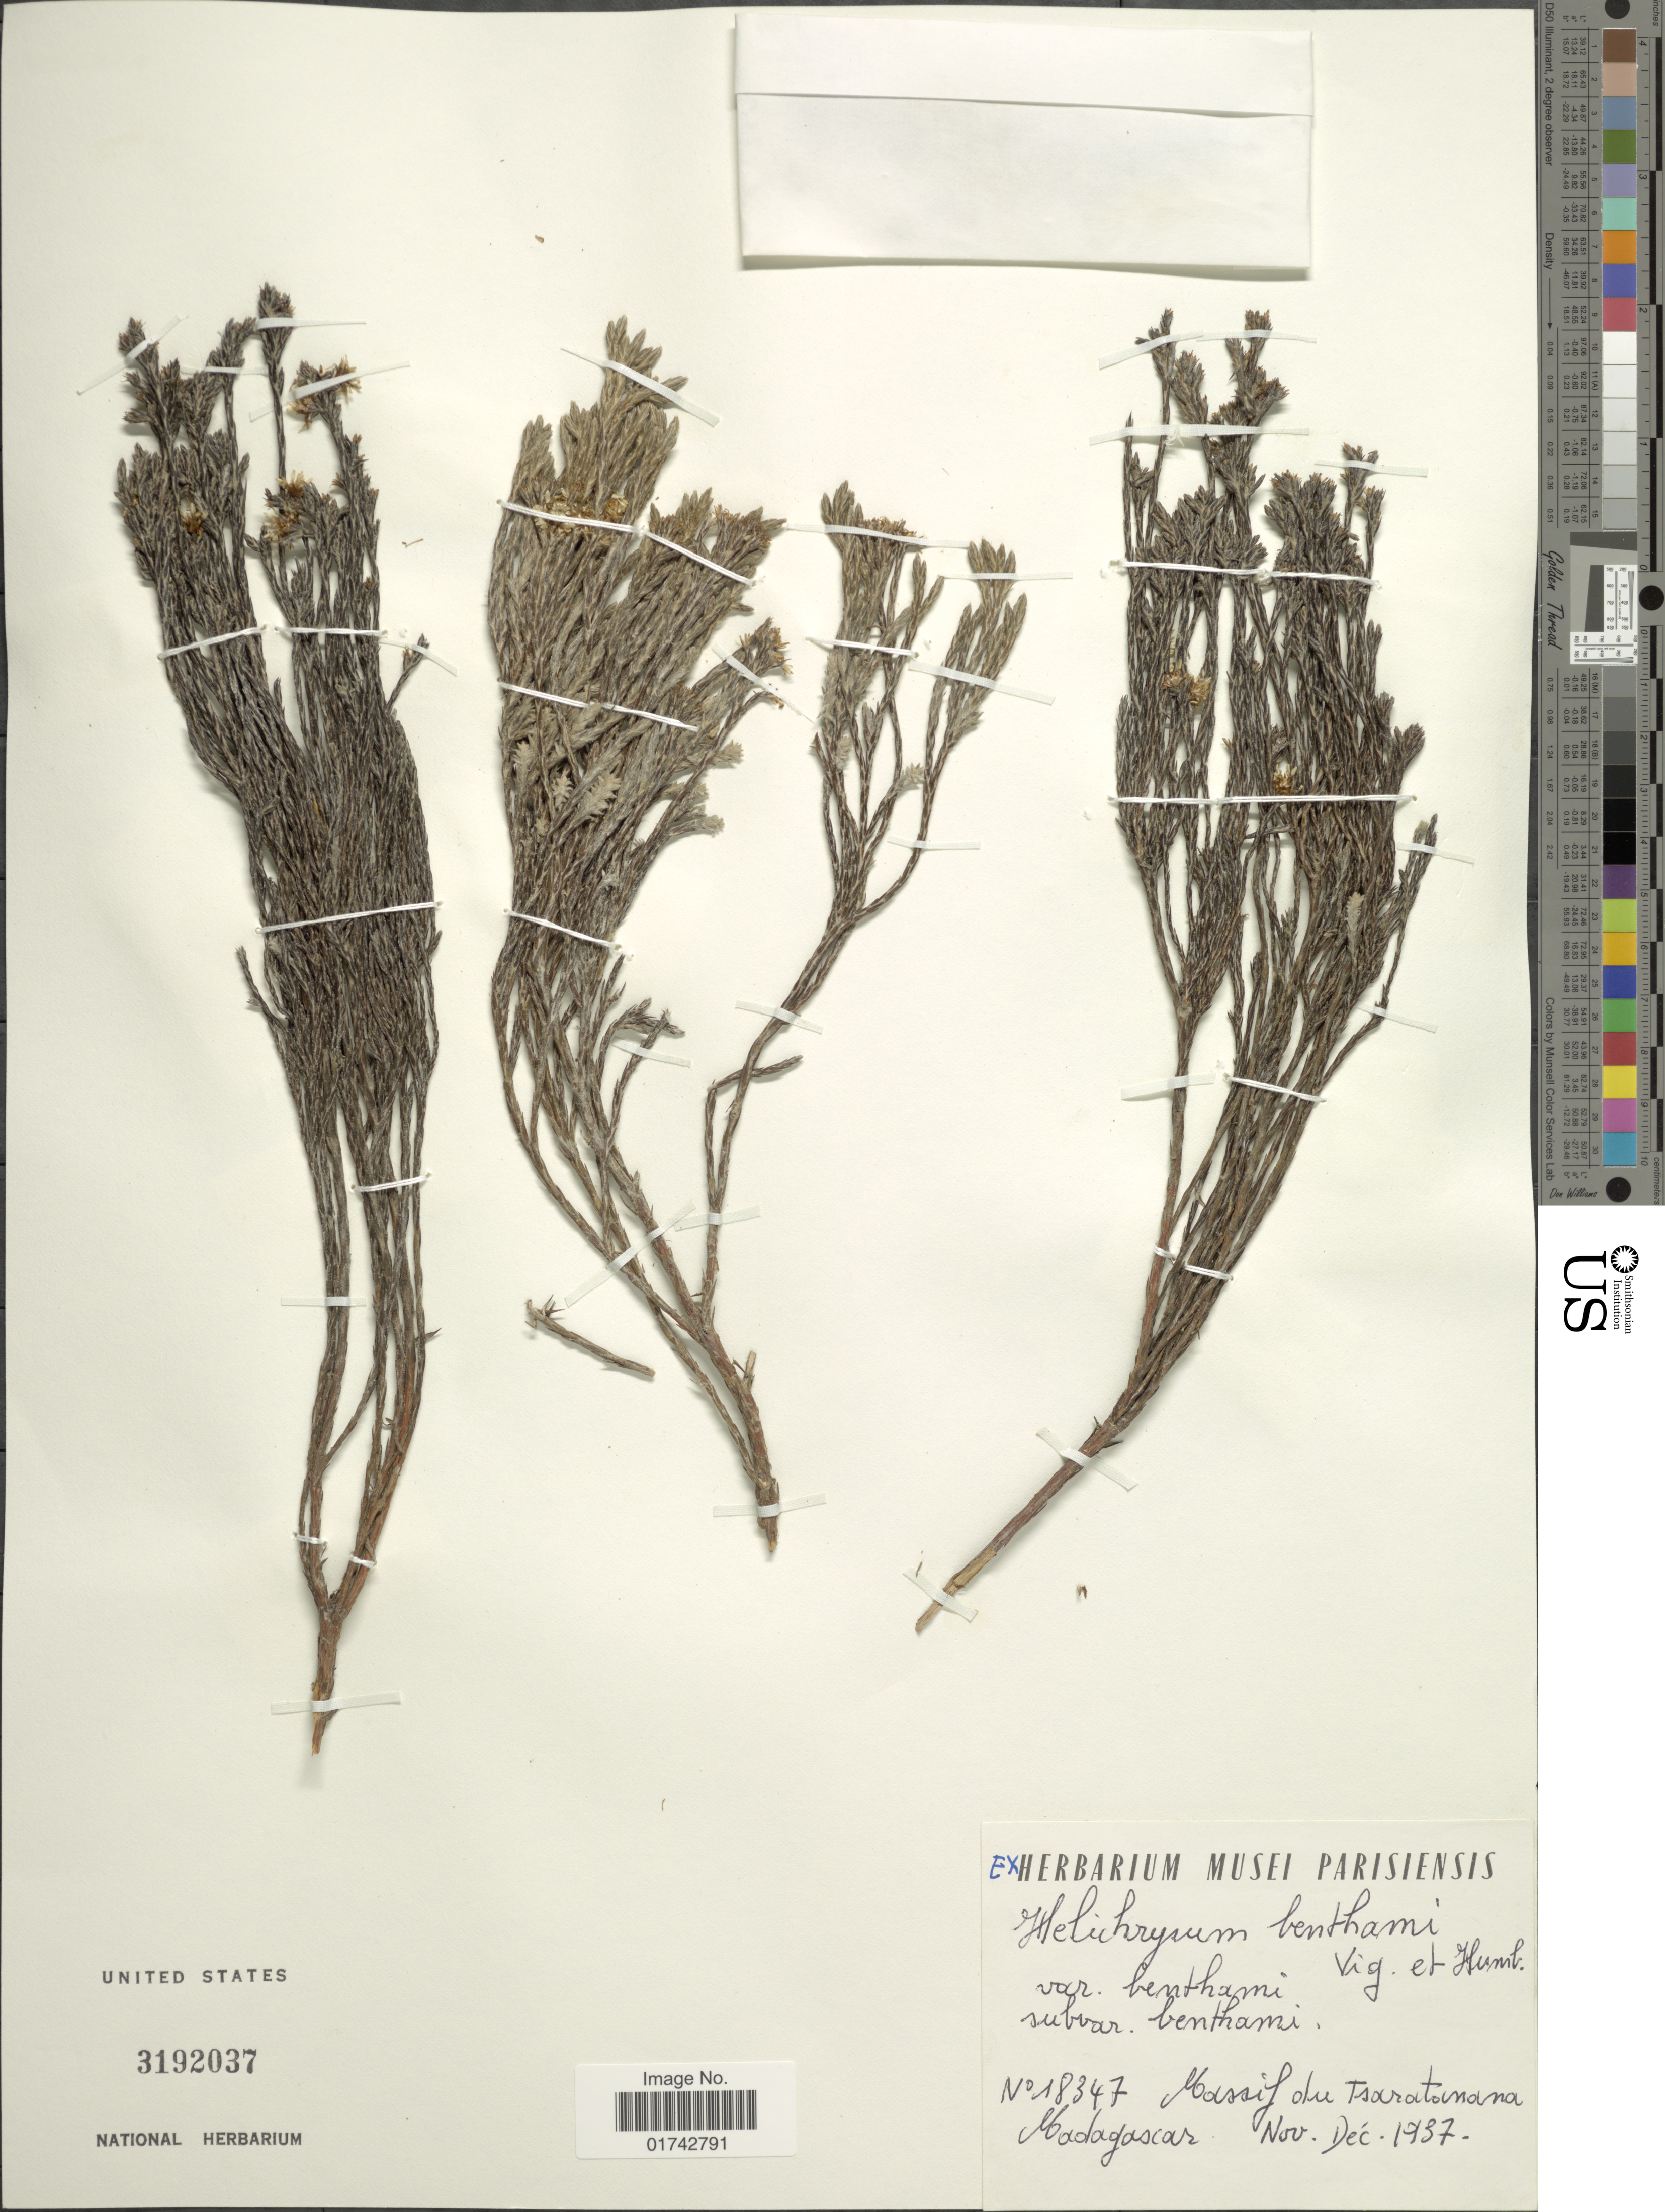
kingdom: Plantae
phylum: Tracheophyta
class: Magnoliopsida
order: Asterales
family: Asteraceae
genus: Helichrysum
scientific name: Helichrysum benthamii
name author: R. Vig. & Humbert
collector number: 18347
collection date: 1937-11/1937-12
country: Madagascar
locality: Massif du Tsaratanana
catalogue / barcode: US 3192037